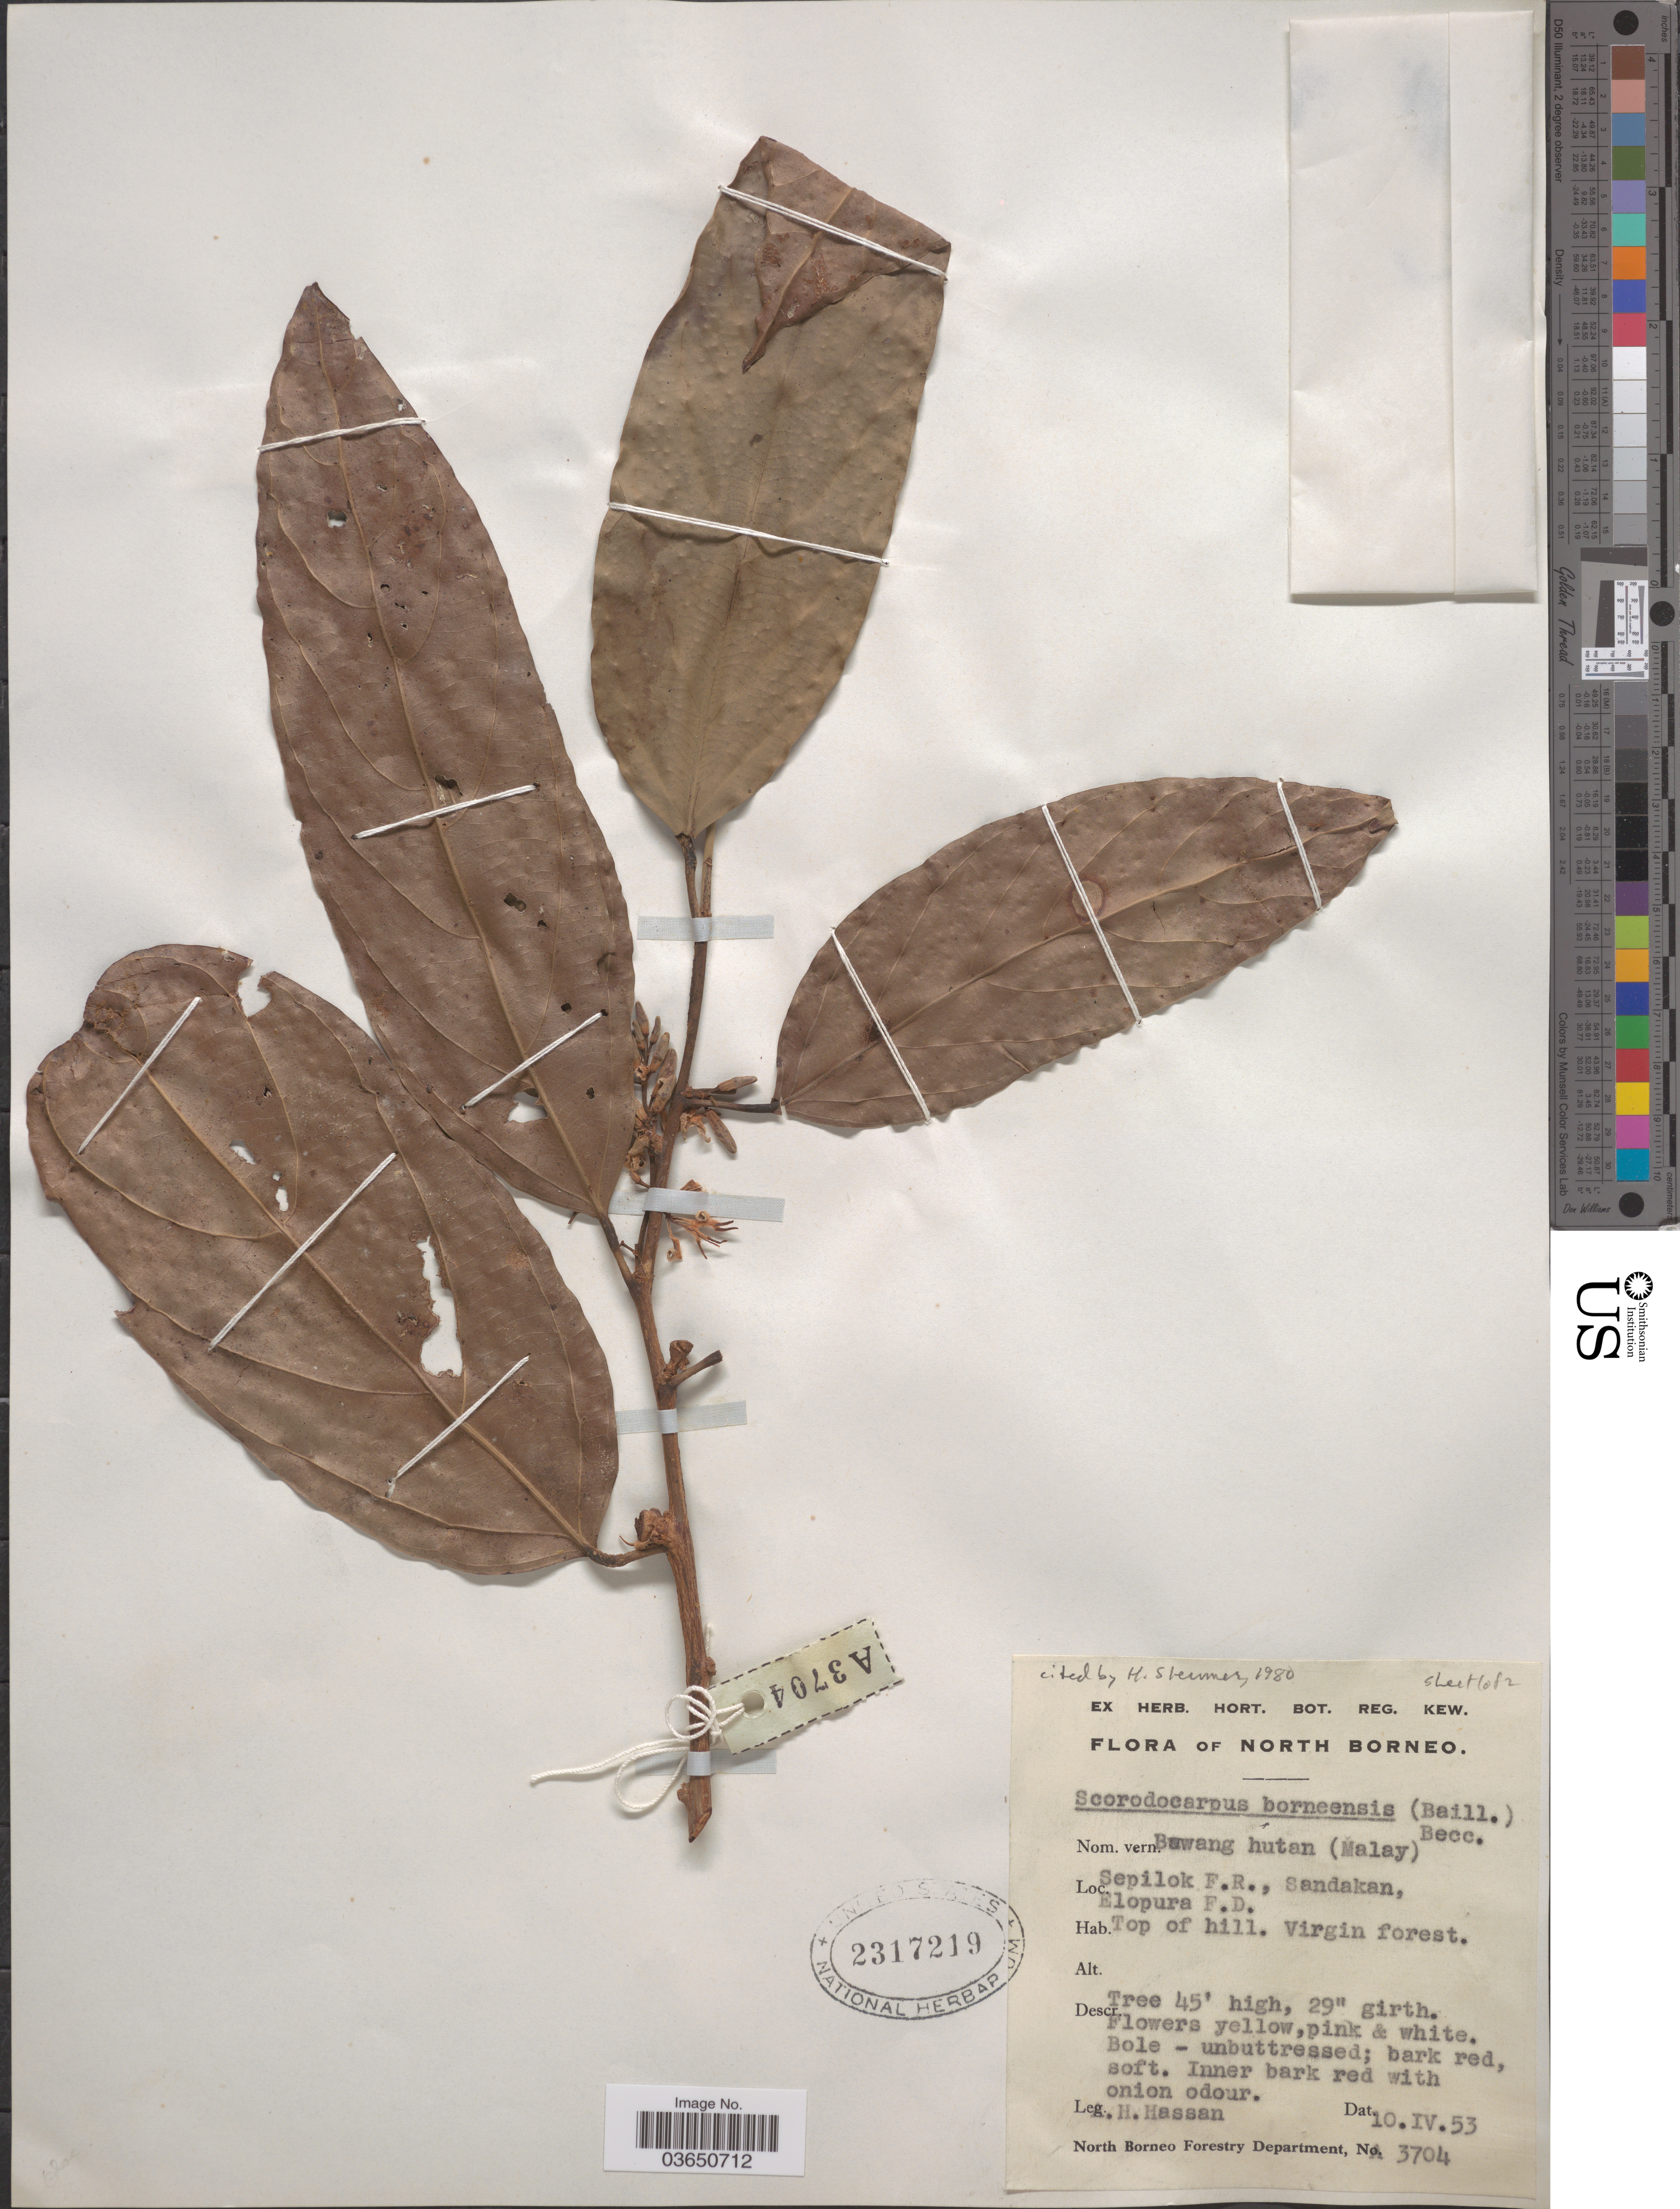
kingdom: Plantae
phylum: Tracheophyta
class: Magnoliopsida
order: Santalales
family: Strombosiaceae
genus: Scorodocarpus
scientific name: Scorodocarpus borneensis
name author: (Baill.) Becc.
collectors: A. Hassan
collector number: A3704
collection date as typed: Transcribed d/m/y: 10/4/53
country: Malaysia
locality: North Borneo. Sepilok F.R., Sandakan, Elopura F.D.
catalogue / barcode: US 2317219